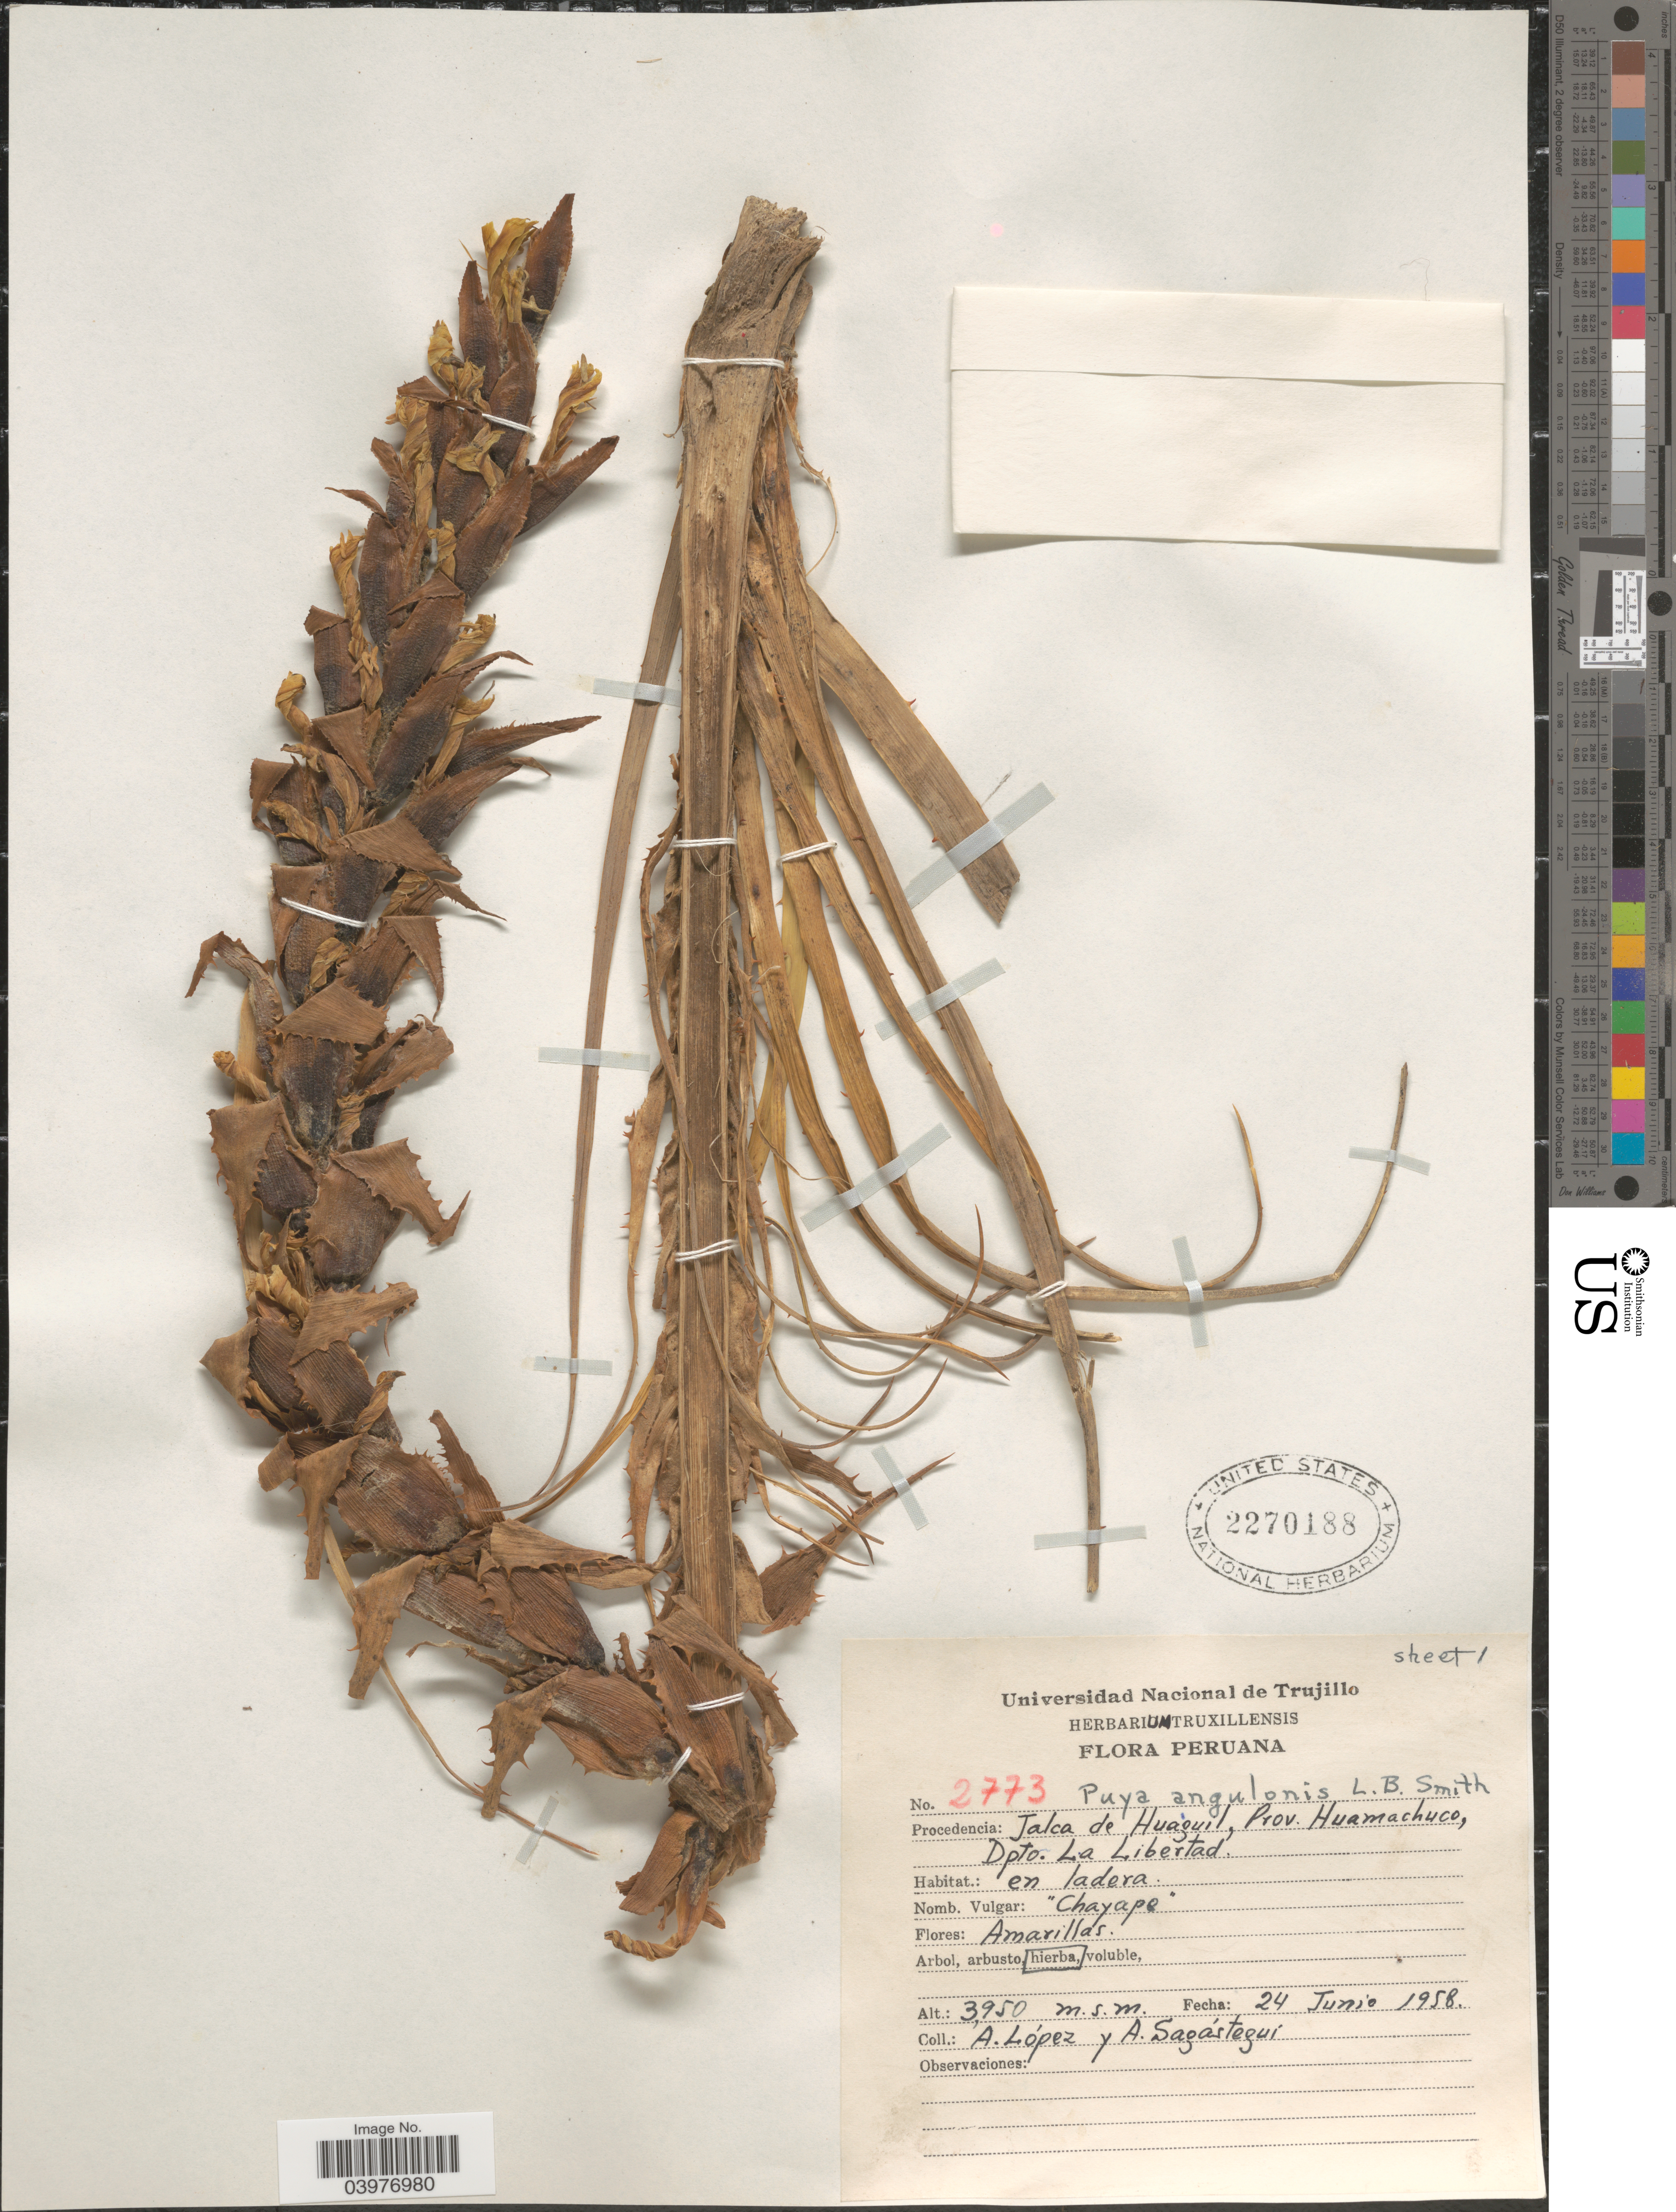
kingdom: Plantae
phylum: Tracheophyta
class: Liliopsida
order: Poales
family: Bromeliaceae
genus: Puya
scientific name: Puya angulonis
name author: L.B. Sm.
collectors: A. López & A. Sagástegui A.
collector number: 2773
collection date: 1958-07-24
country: Peru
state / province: La Libertad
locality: Jalca de Huaguil, Prov. Huamachuco, Dpto. La Libertad.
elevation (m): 3950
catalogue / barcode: US 2270188